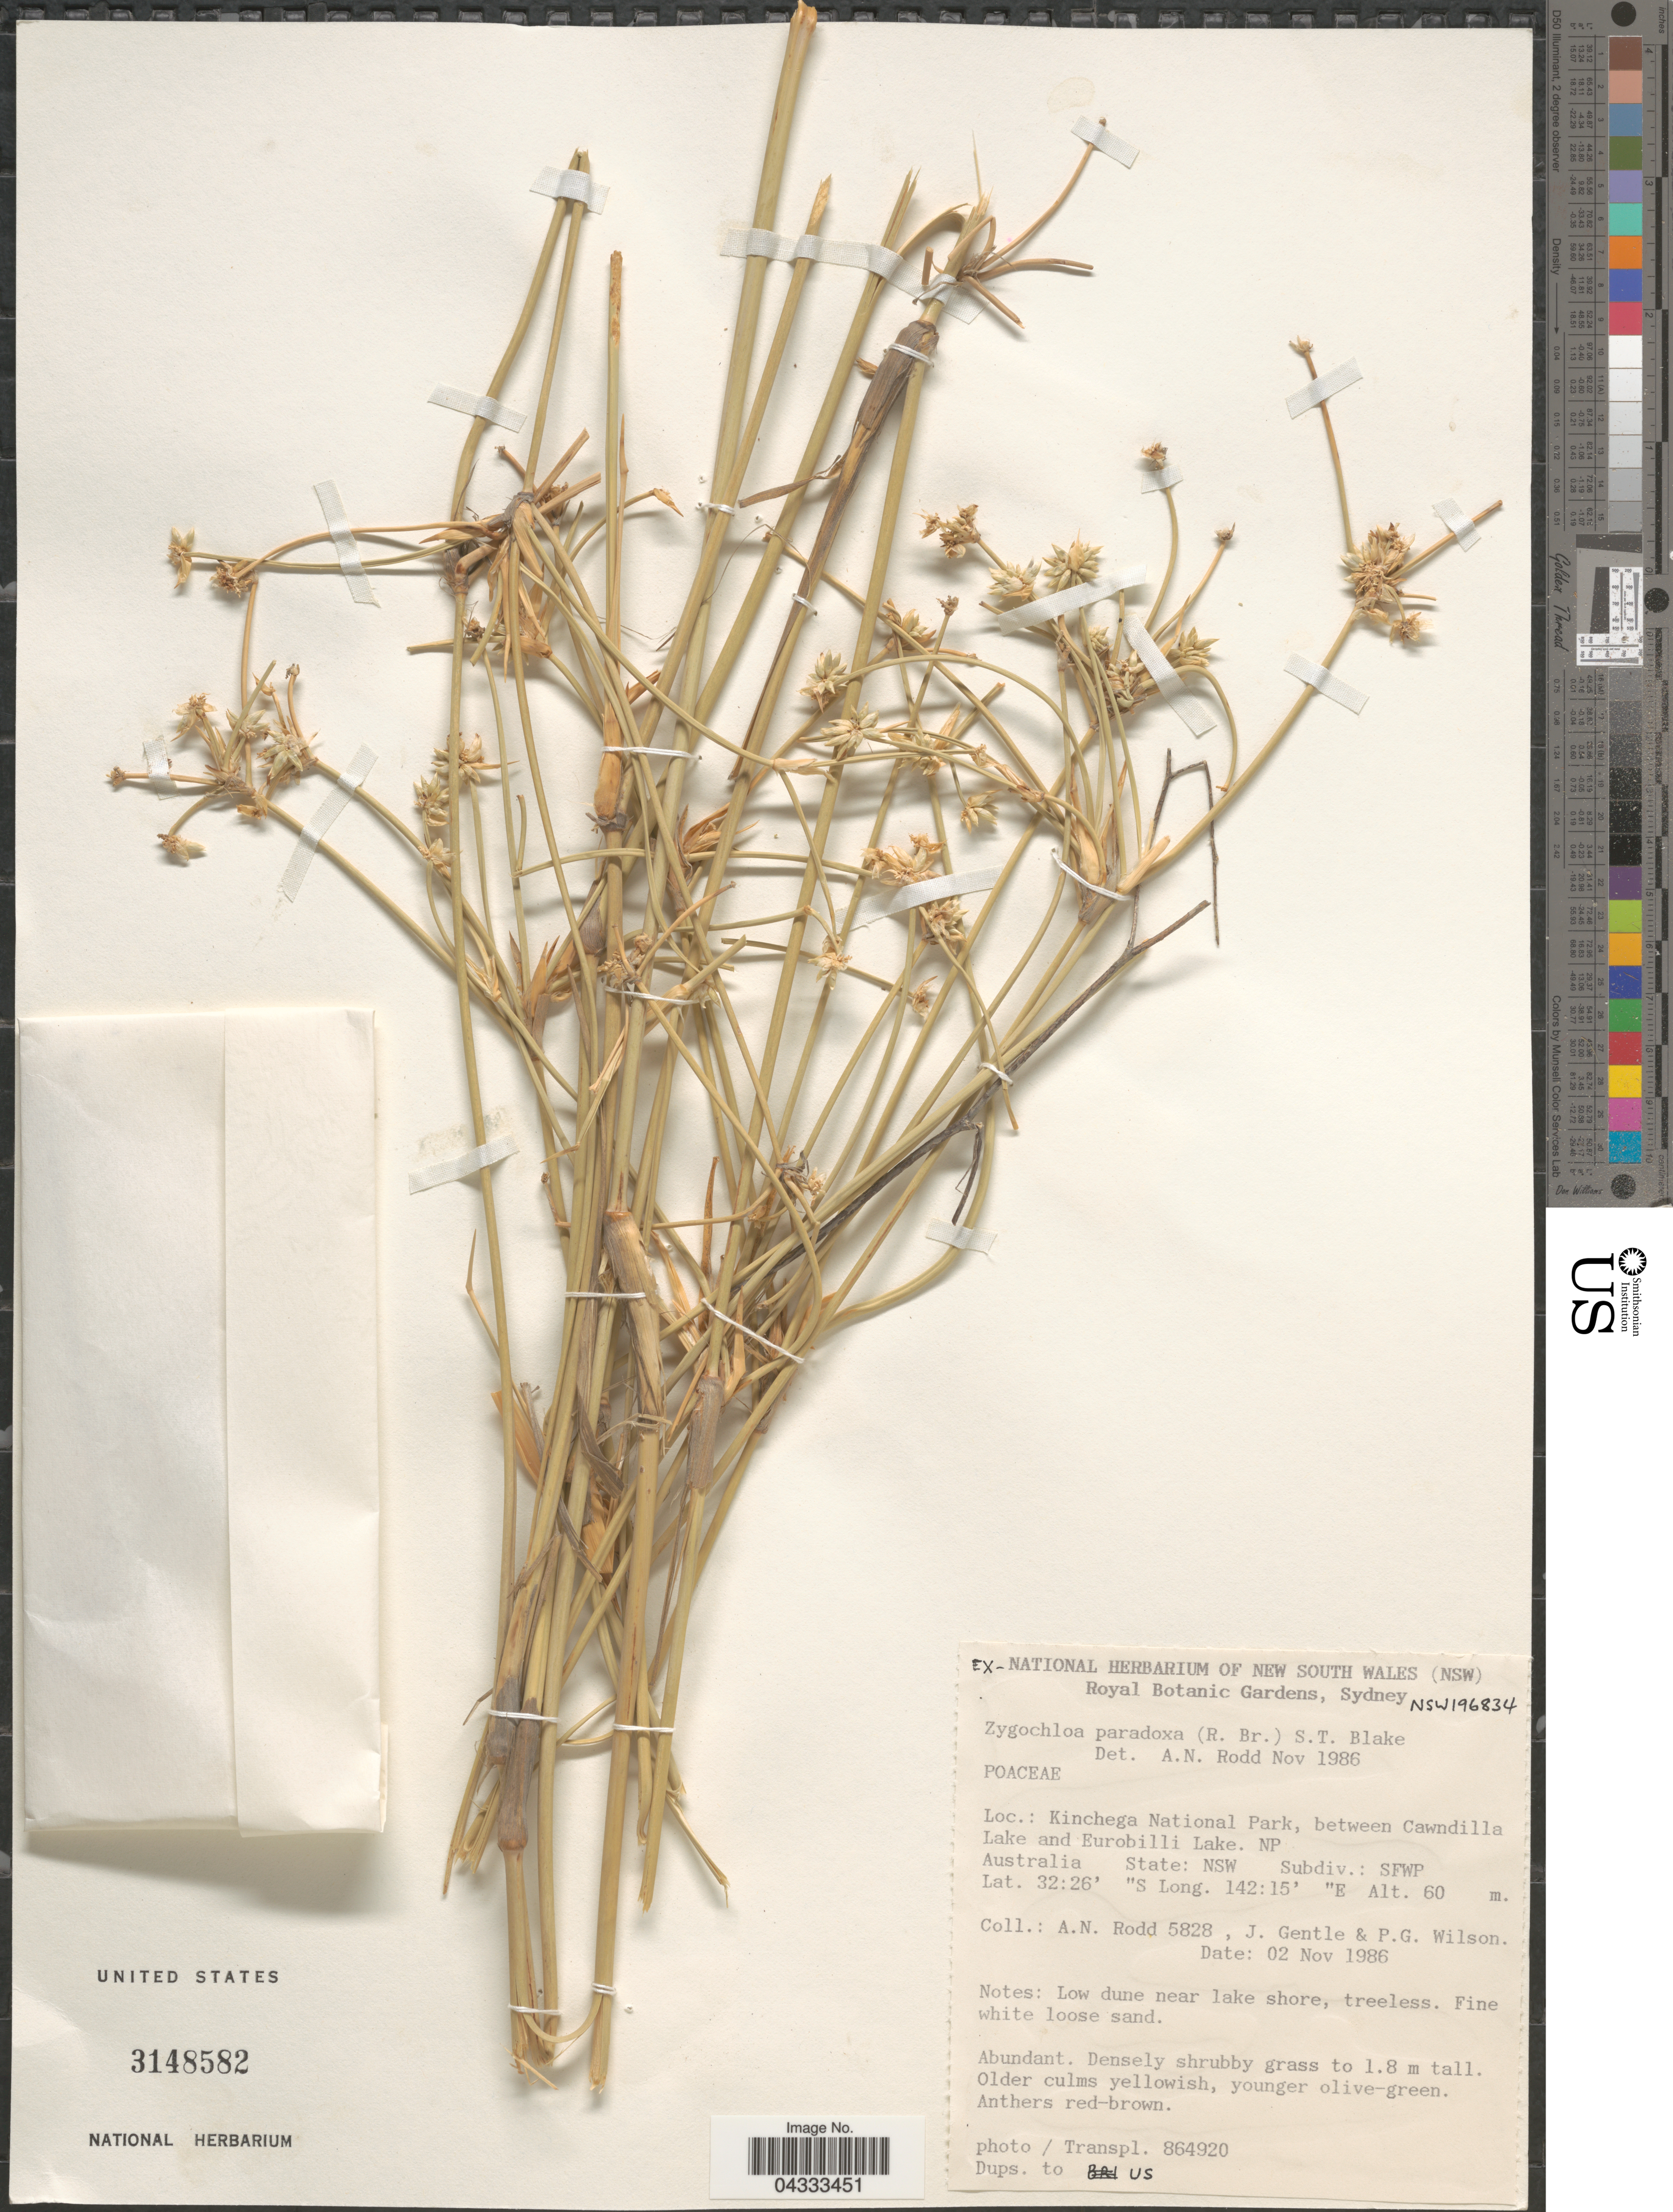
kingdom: Plantae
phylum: Tracheophyta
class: Liliopsida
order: Poales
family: Poaceae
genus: Zygochloa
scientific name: Zygochloa paradoxa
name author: (R. Br.) S.T. Blake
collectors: A. Rodd, J. Gentle & P. Wilson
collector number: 5828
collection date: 1986-11-02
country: Australia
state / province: New South Wales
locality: Kinchega National Park, between Cawndilla Lake and Eurobilli Lake. NP. Subdiv.: SFWP.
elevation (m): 60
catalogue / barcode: US 3148582